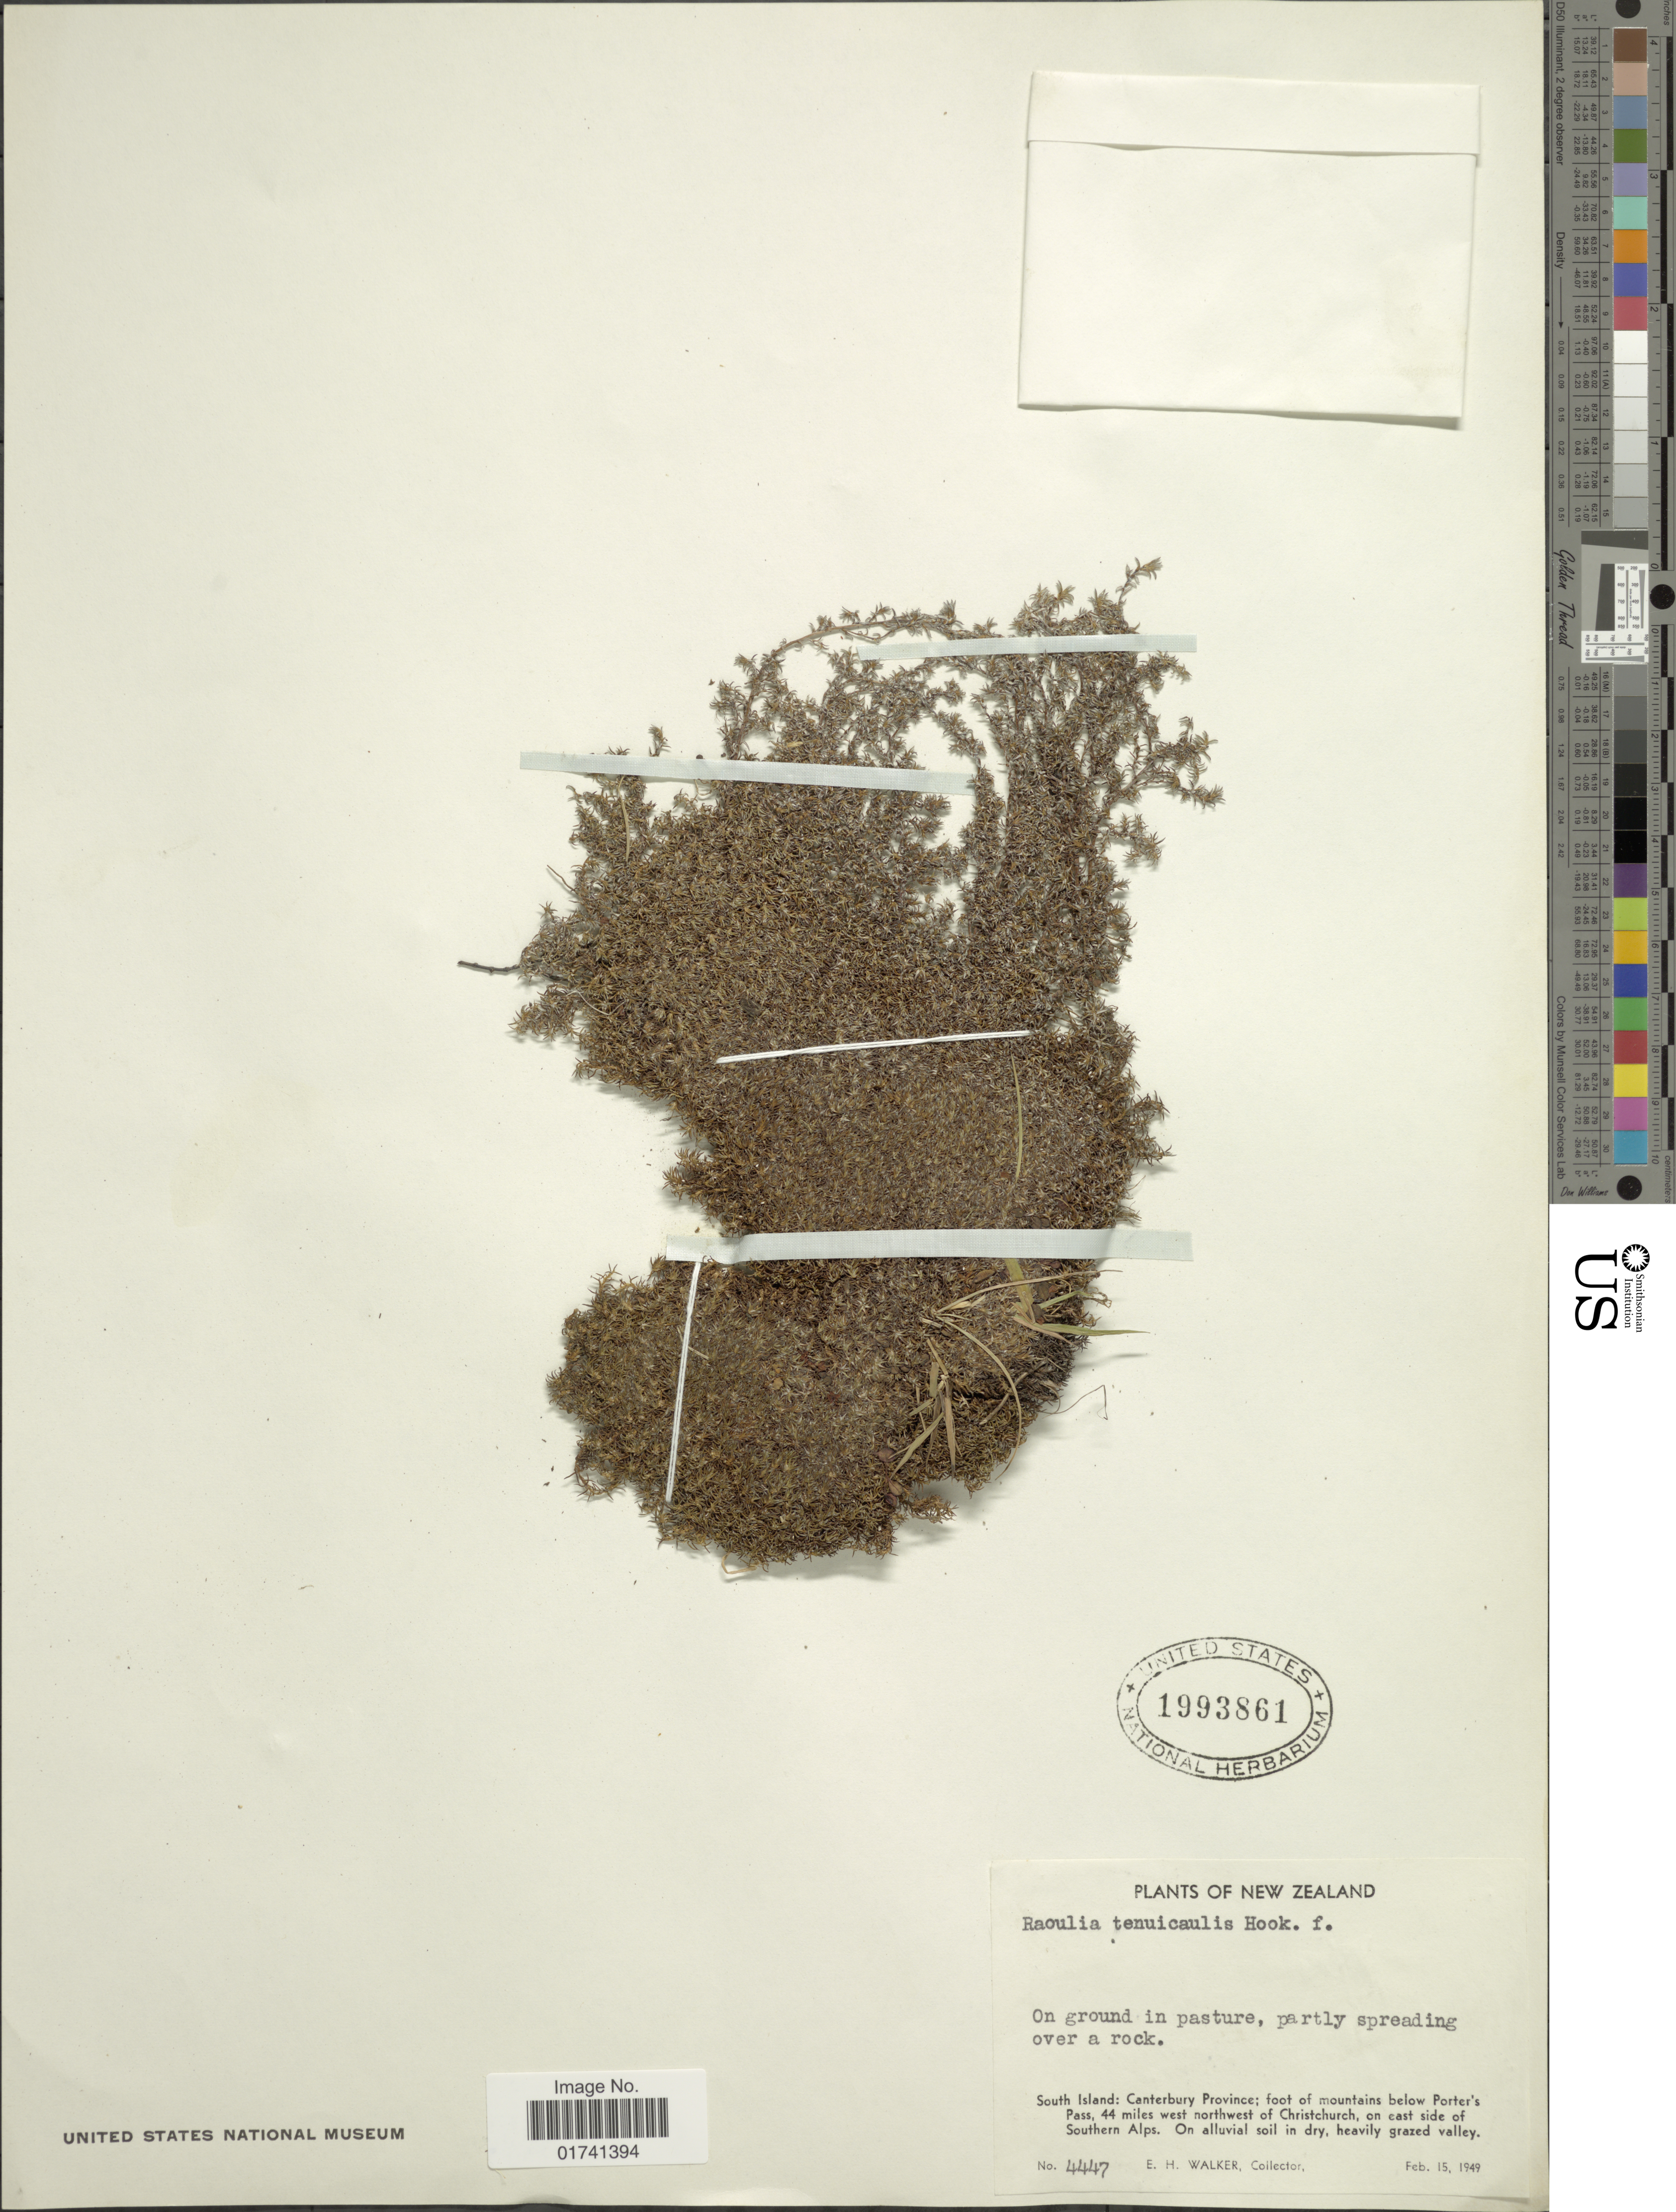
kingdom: Plantae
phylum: Tracheophyta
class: Magnoliopsida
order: Asterales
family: Asteraceae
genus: Raoulia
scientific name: Raoulia tenuicaulis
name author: Hook. f.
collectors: E. H. Walker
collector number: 4447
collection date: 1949-02-15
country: New Zealand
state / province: Canterbury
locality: South Island; foot of mountains below Porter's Pass, 44 miles west northwest of Christchurch, on east side of Southern Alps.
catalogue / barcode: US 1993861